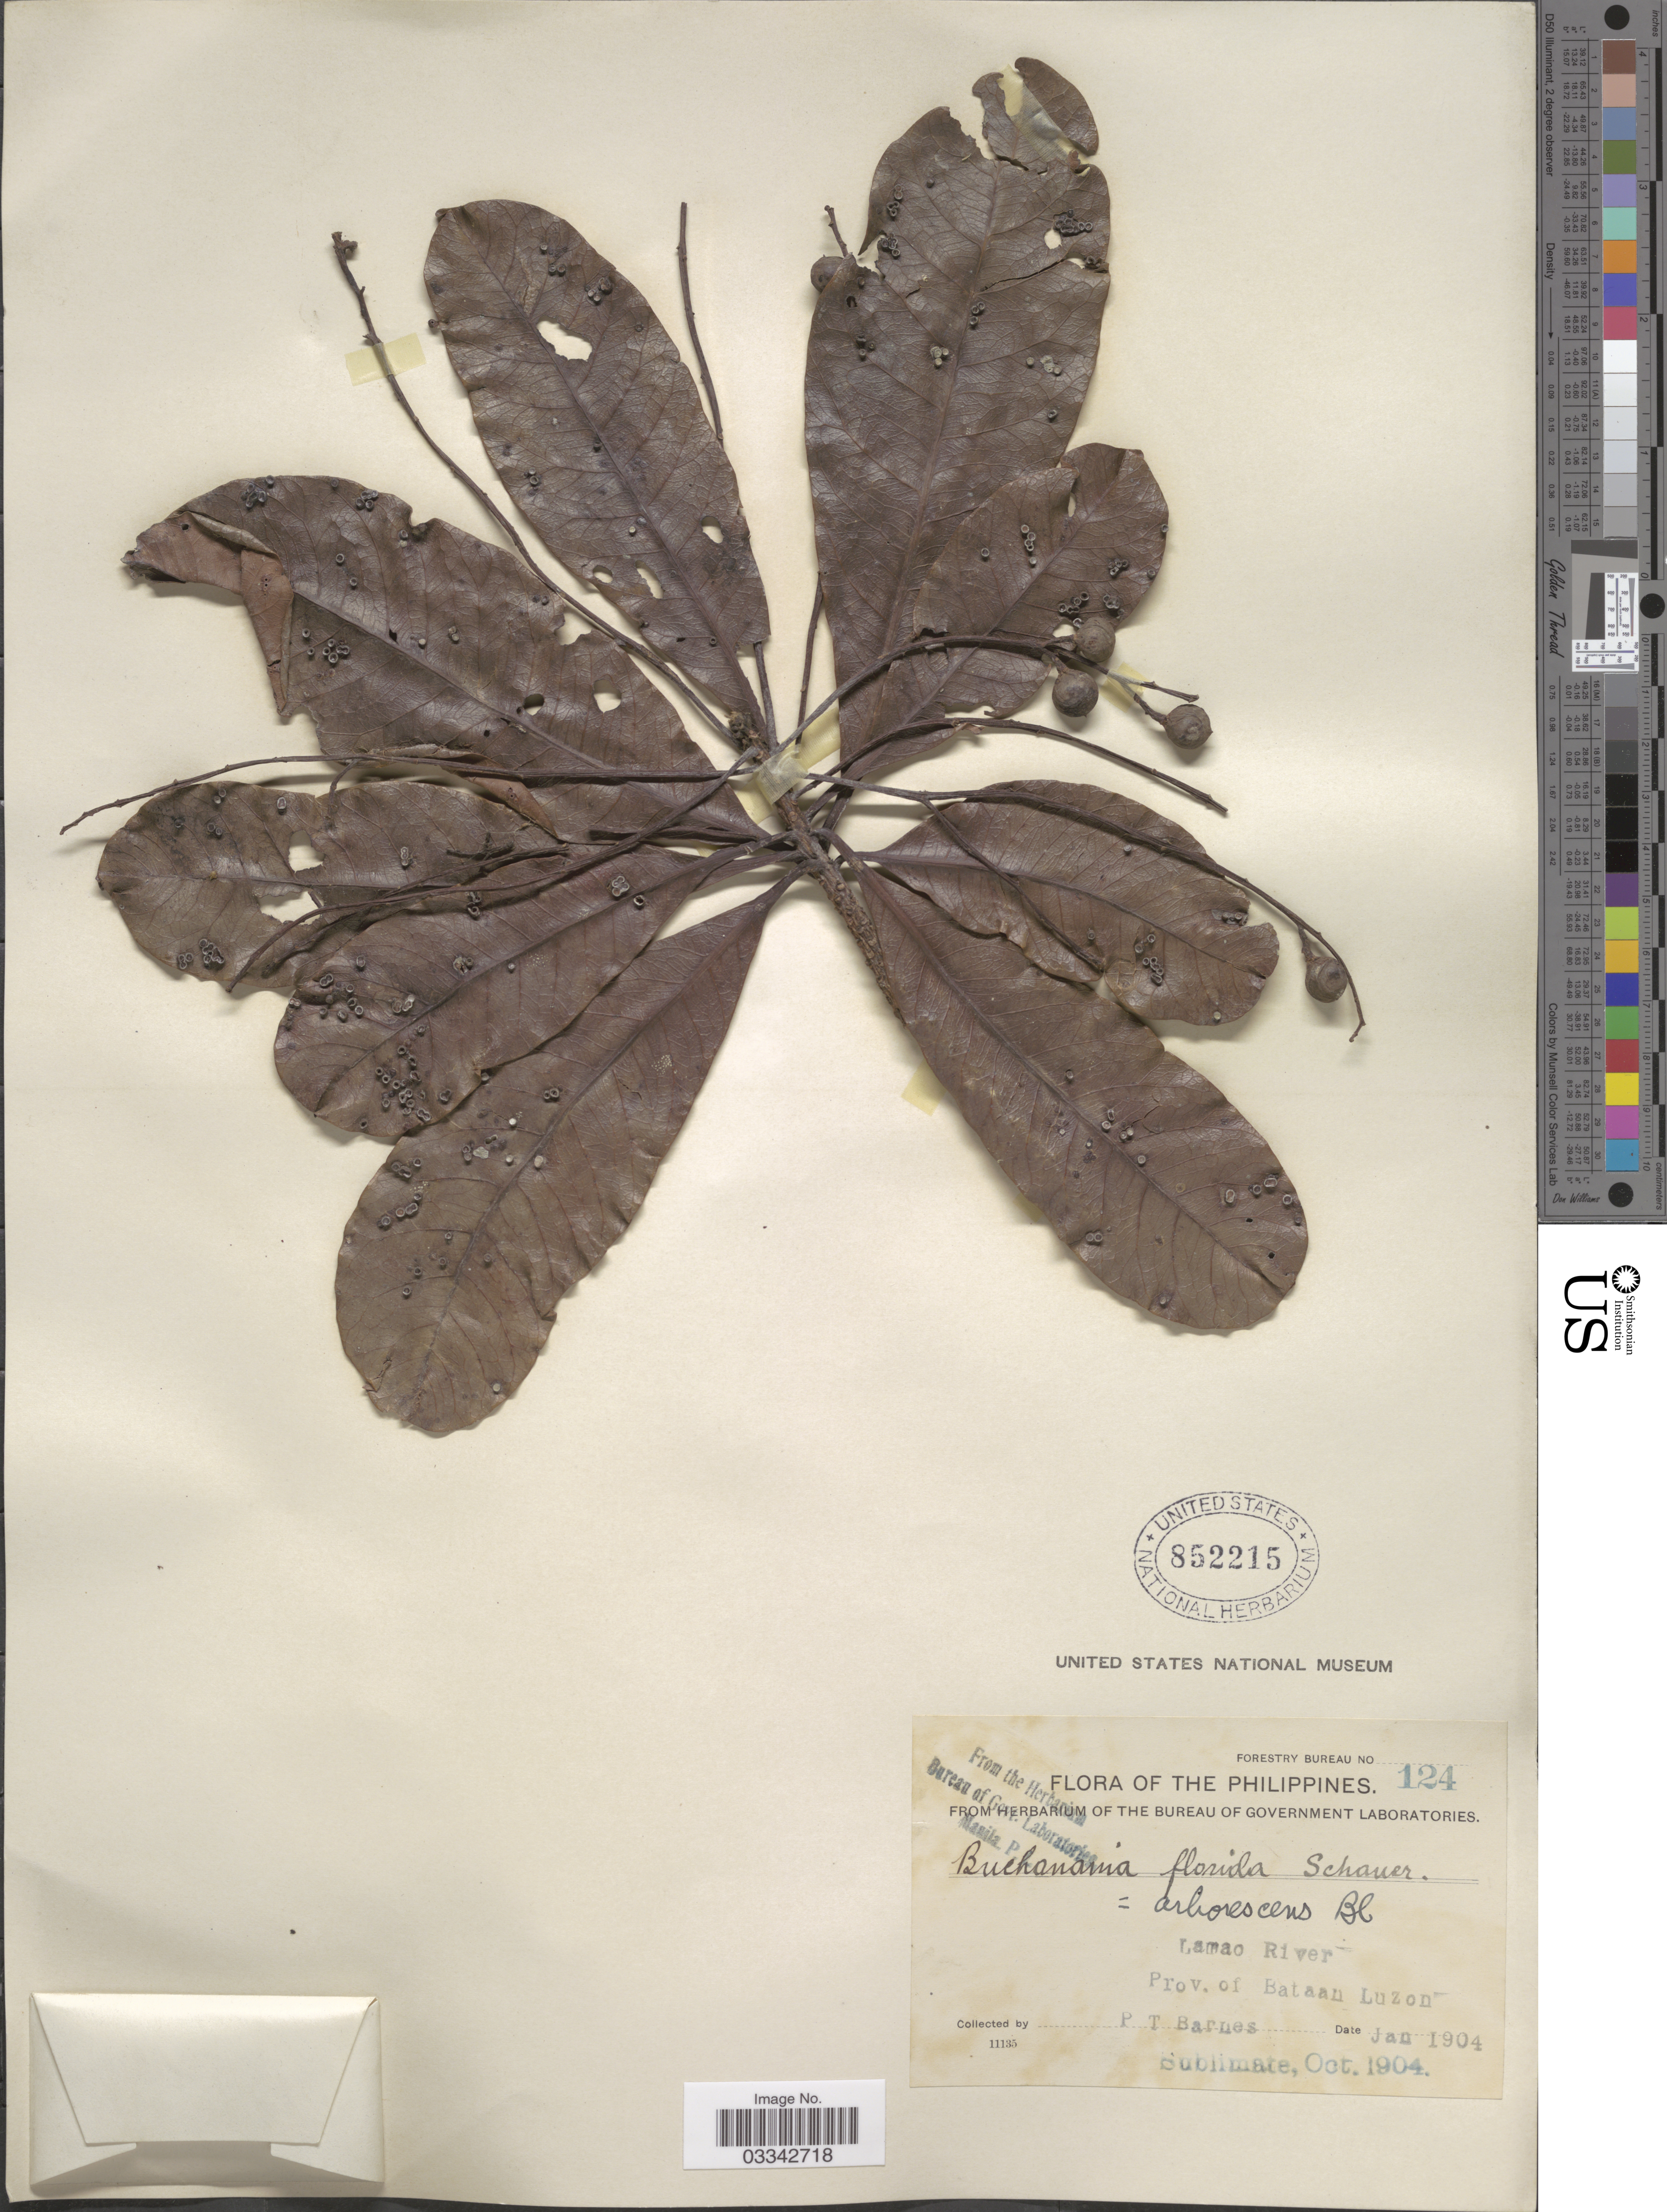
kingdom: Plantae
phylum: Tracheophyta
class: Magnoliopsida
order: Sapindales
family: Anacardiaceae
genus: Buchanania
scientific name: Buchanania arborescens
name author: (Blume) Blume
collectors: P. Barnes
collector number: Forestry Bureau 124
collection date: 1904-01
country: Philippines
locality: Lamao River. Prov. of Bataan, Luzon.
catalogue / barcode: US 852215